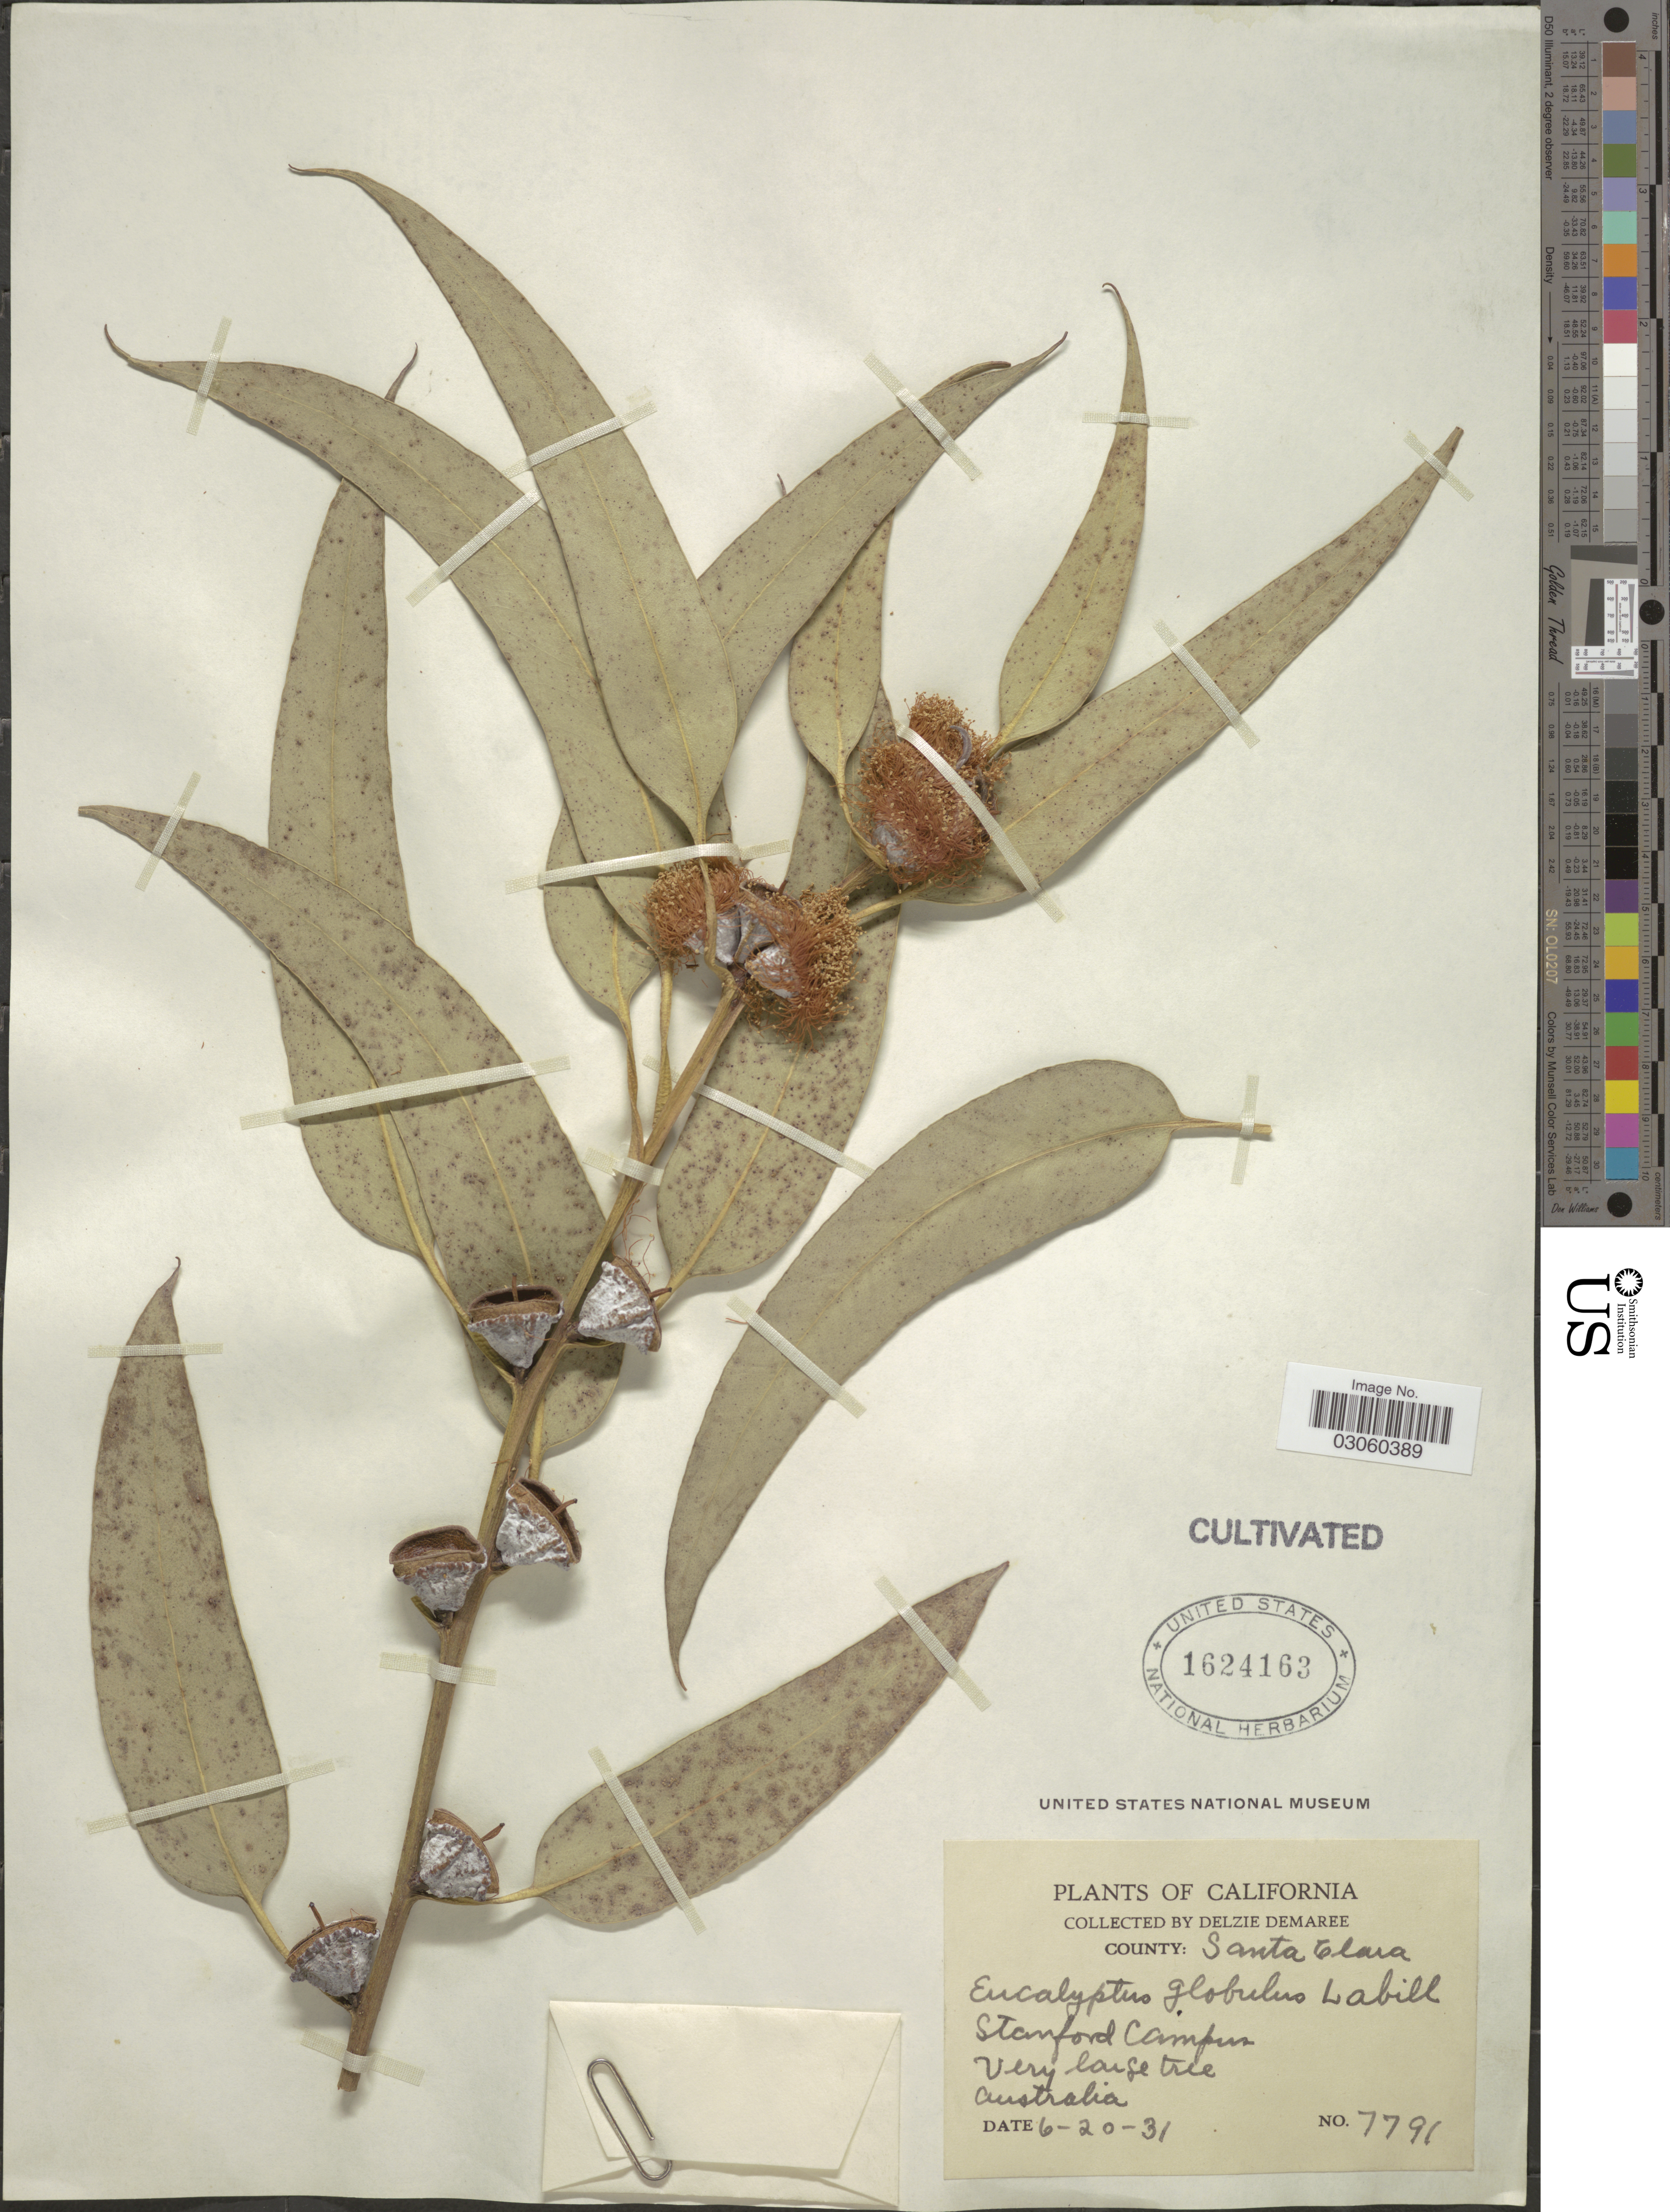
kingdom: Plantae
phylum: Tracheophyta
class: Magnoliopsida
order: Myrtales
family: Myrtaceae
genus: Eucalyptus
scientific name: Eucalyptus globulus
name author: Labill.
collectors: D. Demaree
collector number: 7791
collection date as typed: Transcribed d/m/y: 20/6/31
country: United States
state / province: California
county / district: Santa Clara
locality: County: Santa Clara. Stanford Campus.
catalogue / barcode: US 1624163